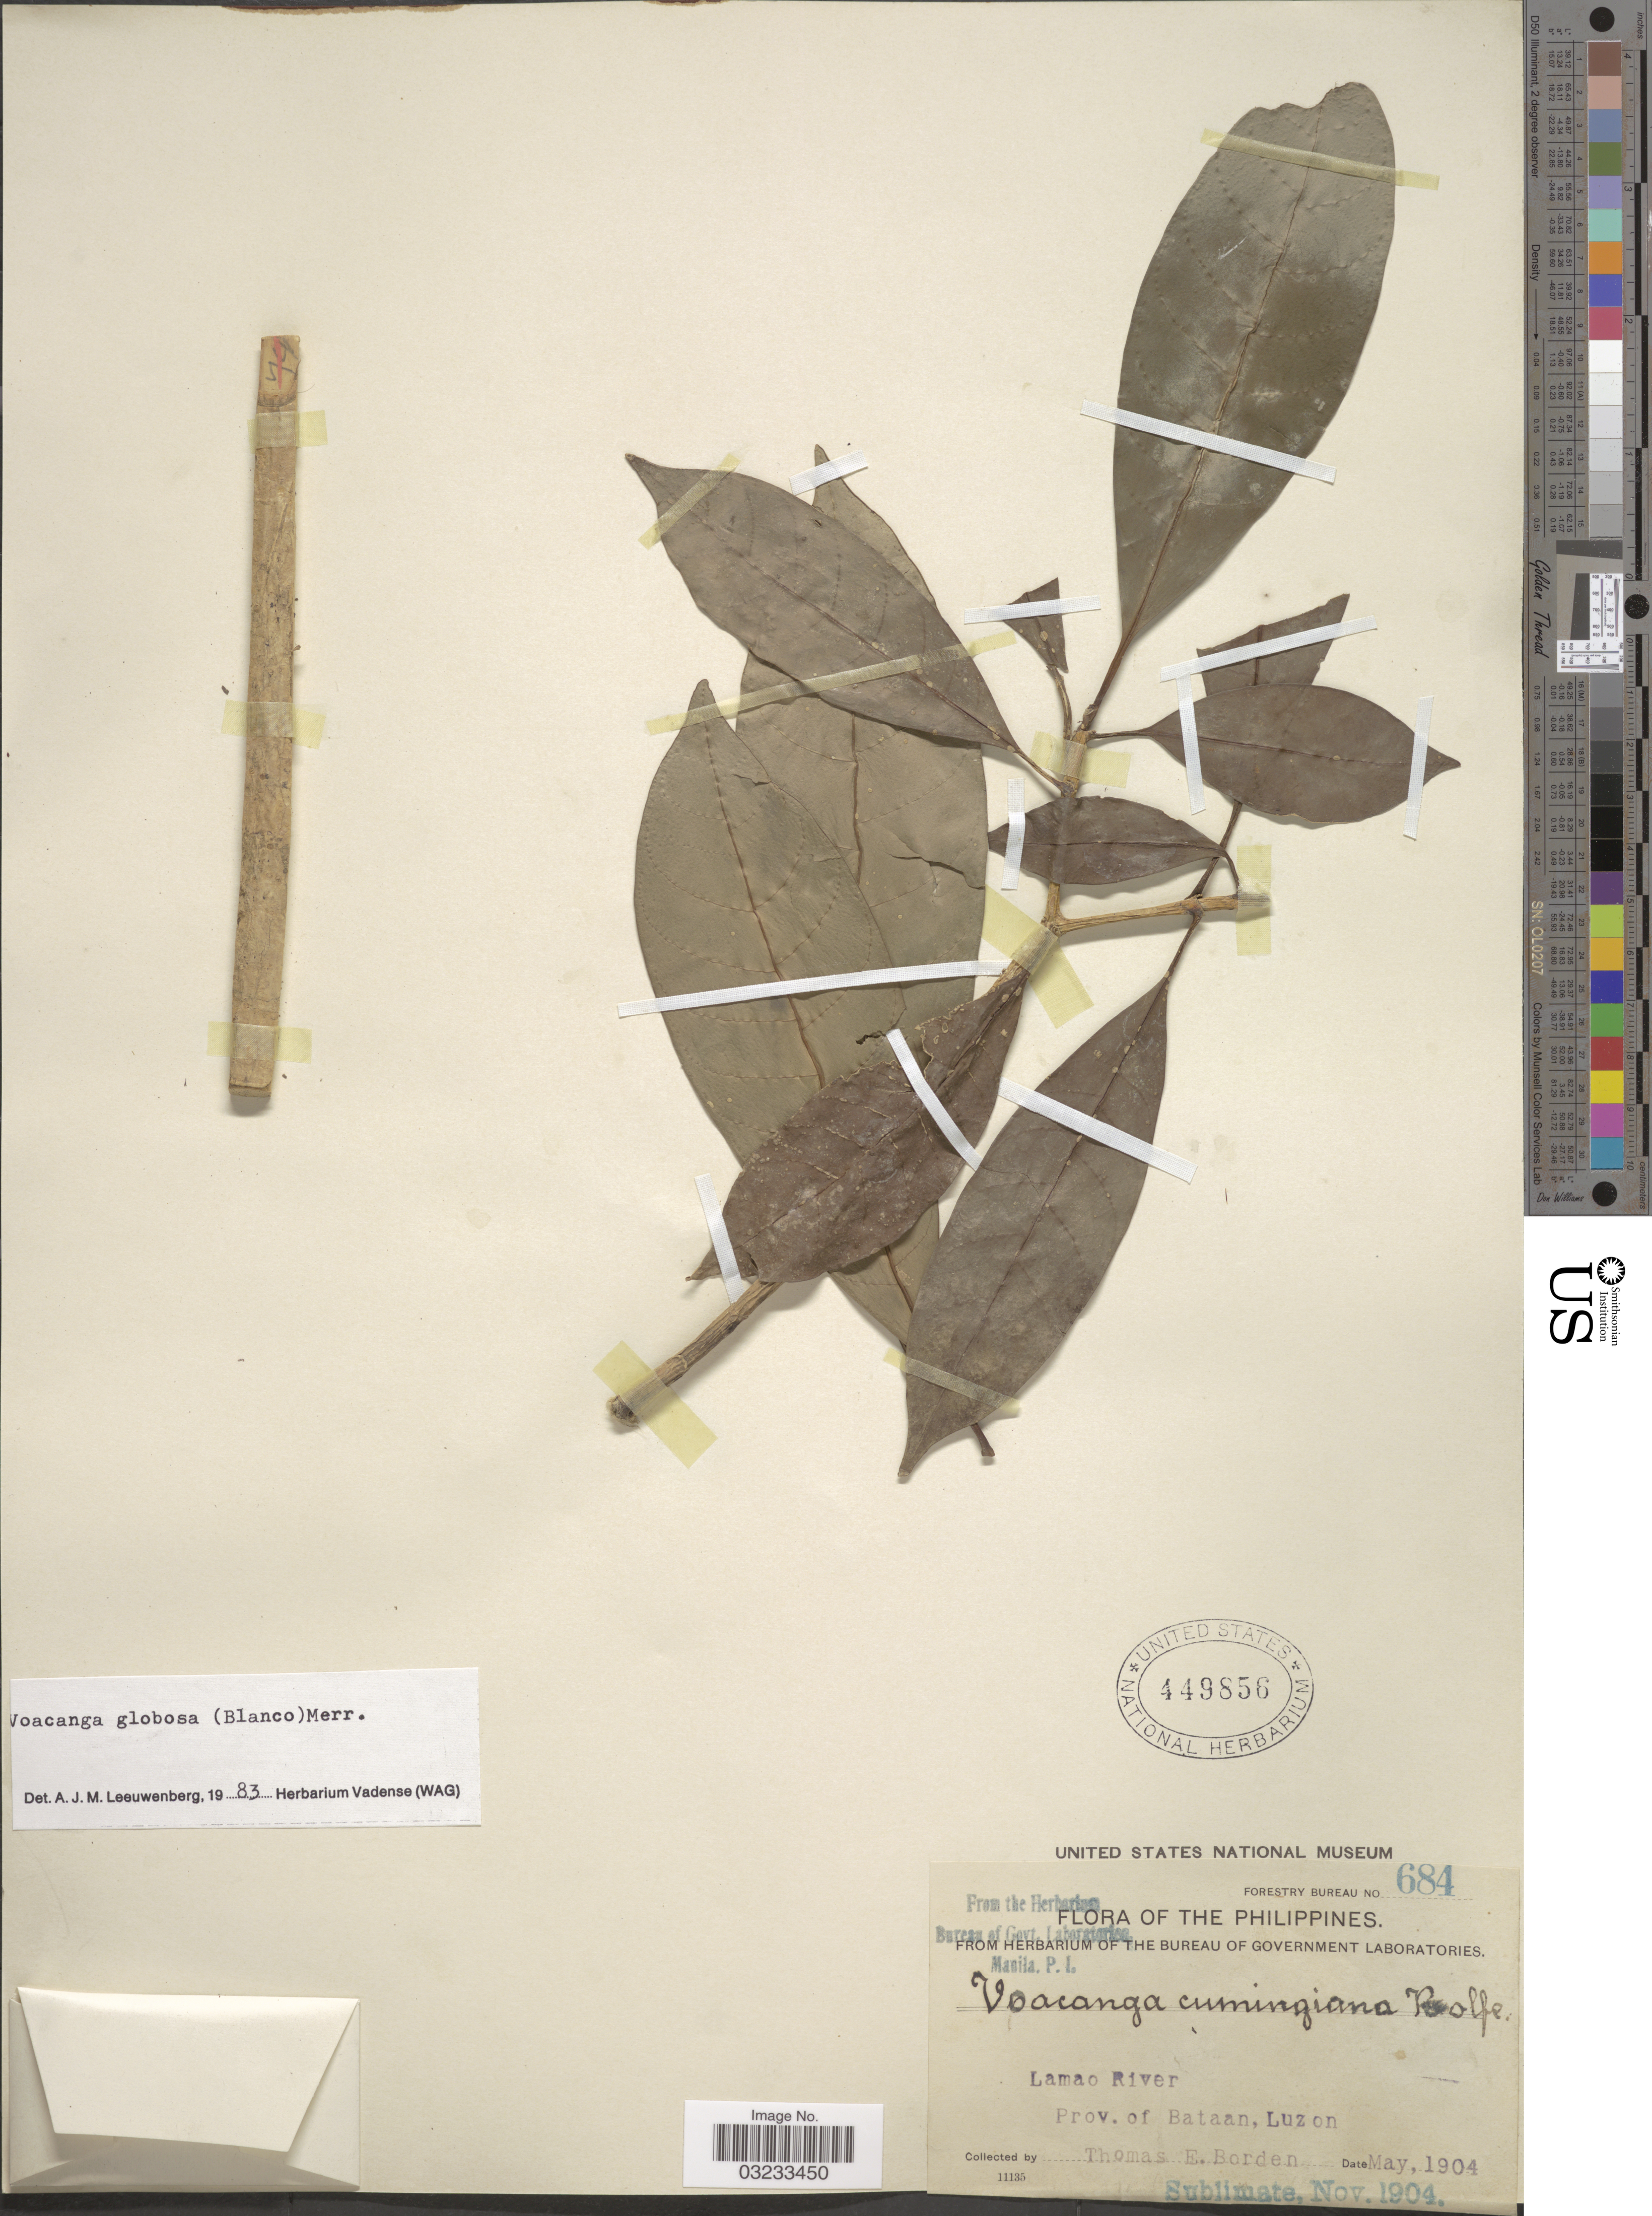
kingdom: Plantae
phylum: Tracheophyta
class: Magnoliopsida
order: Gentianales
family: Apocynaceae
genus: Voacanga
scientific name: Voacanga globosa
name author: (Blanco) Merr.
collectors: T. E. Borden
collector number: Forestry Bureau 684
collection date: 1904-05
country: Philippines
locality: Lamao River, Prov. of Bataan, Luzon.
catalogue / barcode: US 449856